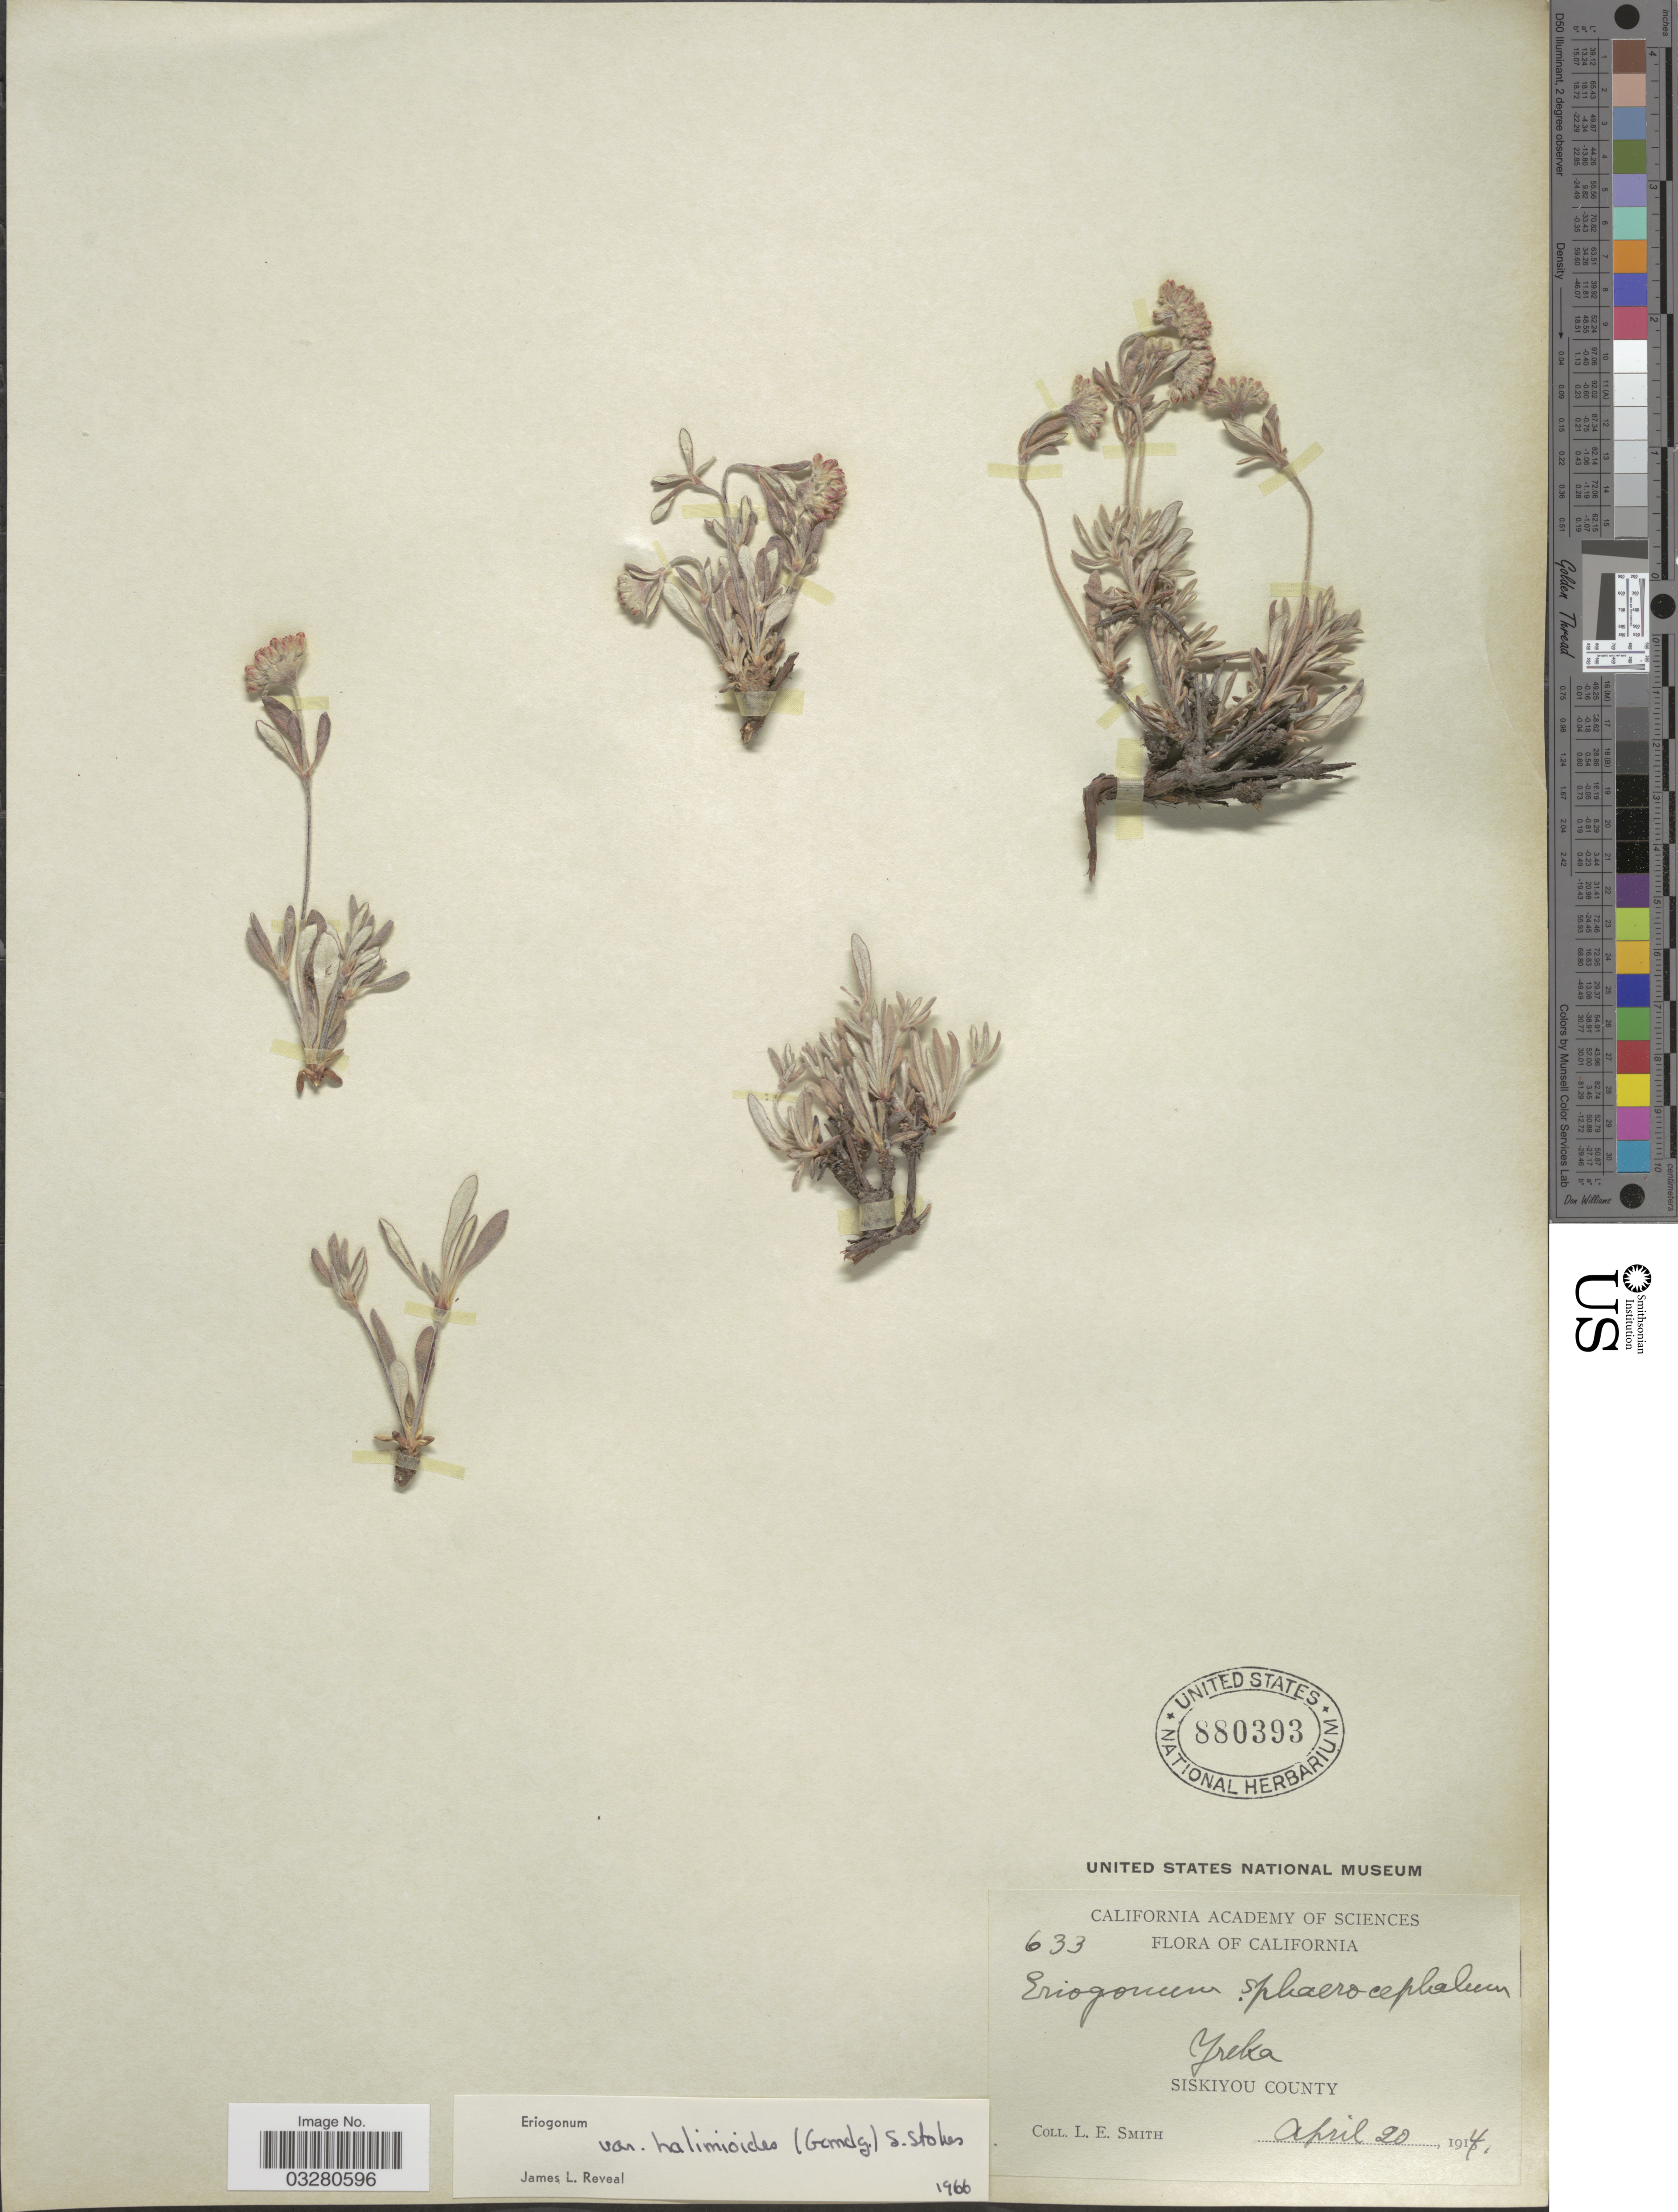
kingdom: Plantae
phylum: Tracheophyta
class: Magnoliopsida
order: Caryophyllales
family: Polygonaceae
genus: Eriogonum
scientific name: Eriogonum sphaerocephalum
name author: Benth. & Douglas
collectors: L. E. Smith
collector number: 633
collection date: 1914-04-20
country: United States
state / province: California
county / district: Siskiyou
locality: Yreka. Siskiyou County.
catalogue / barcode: US 880393